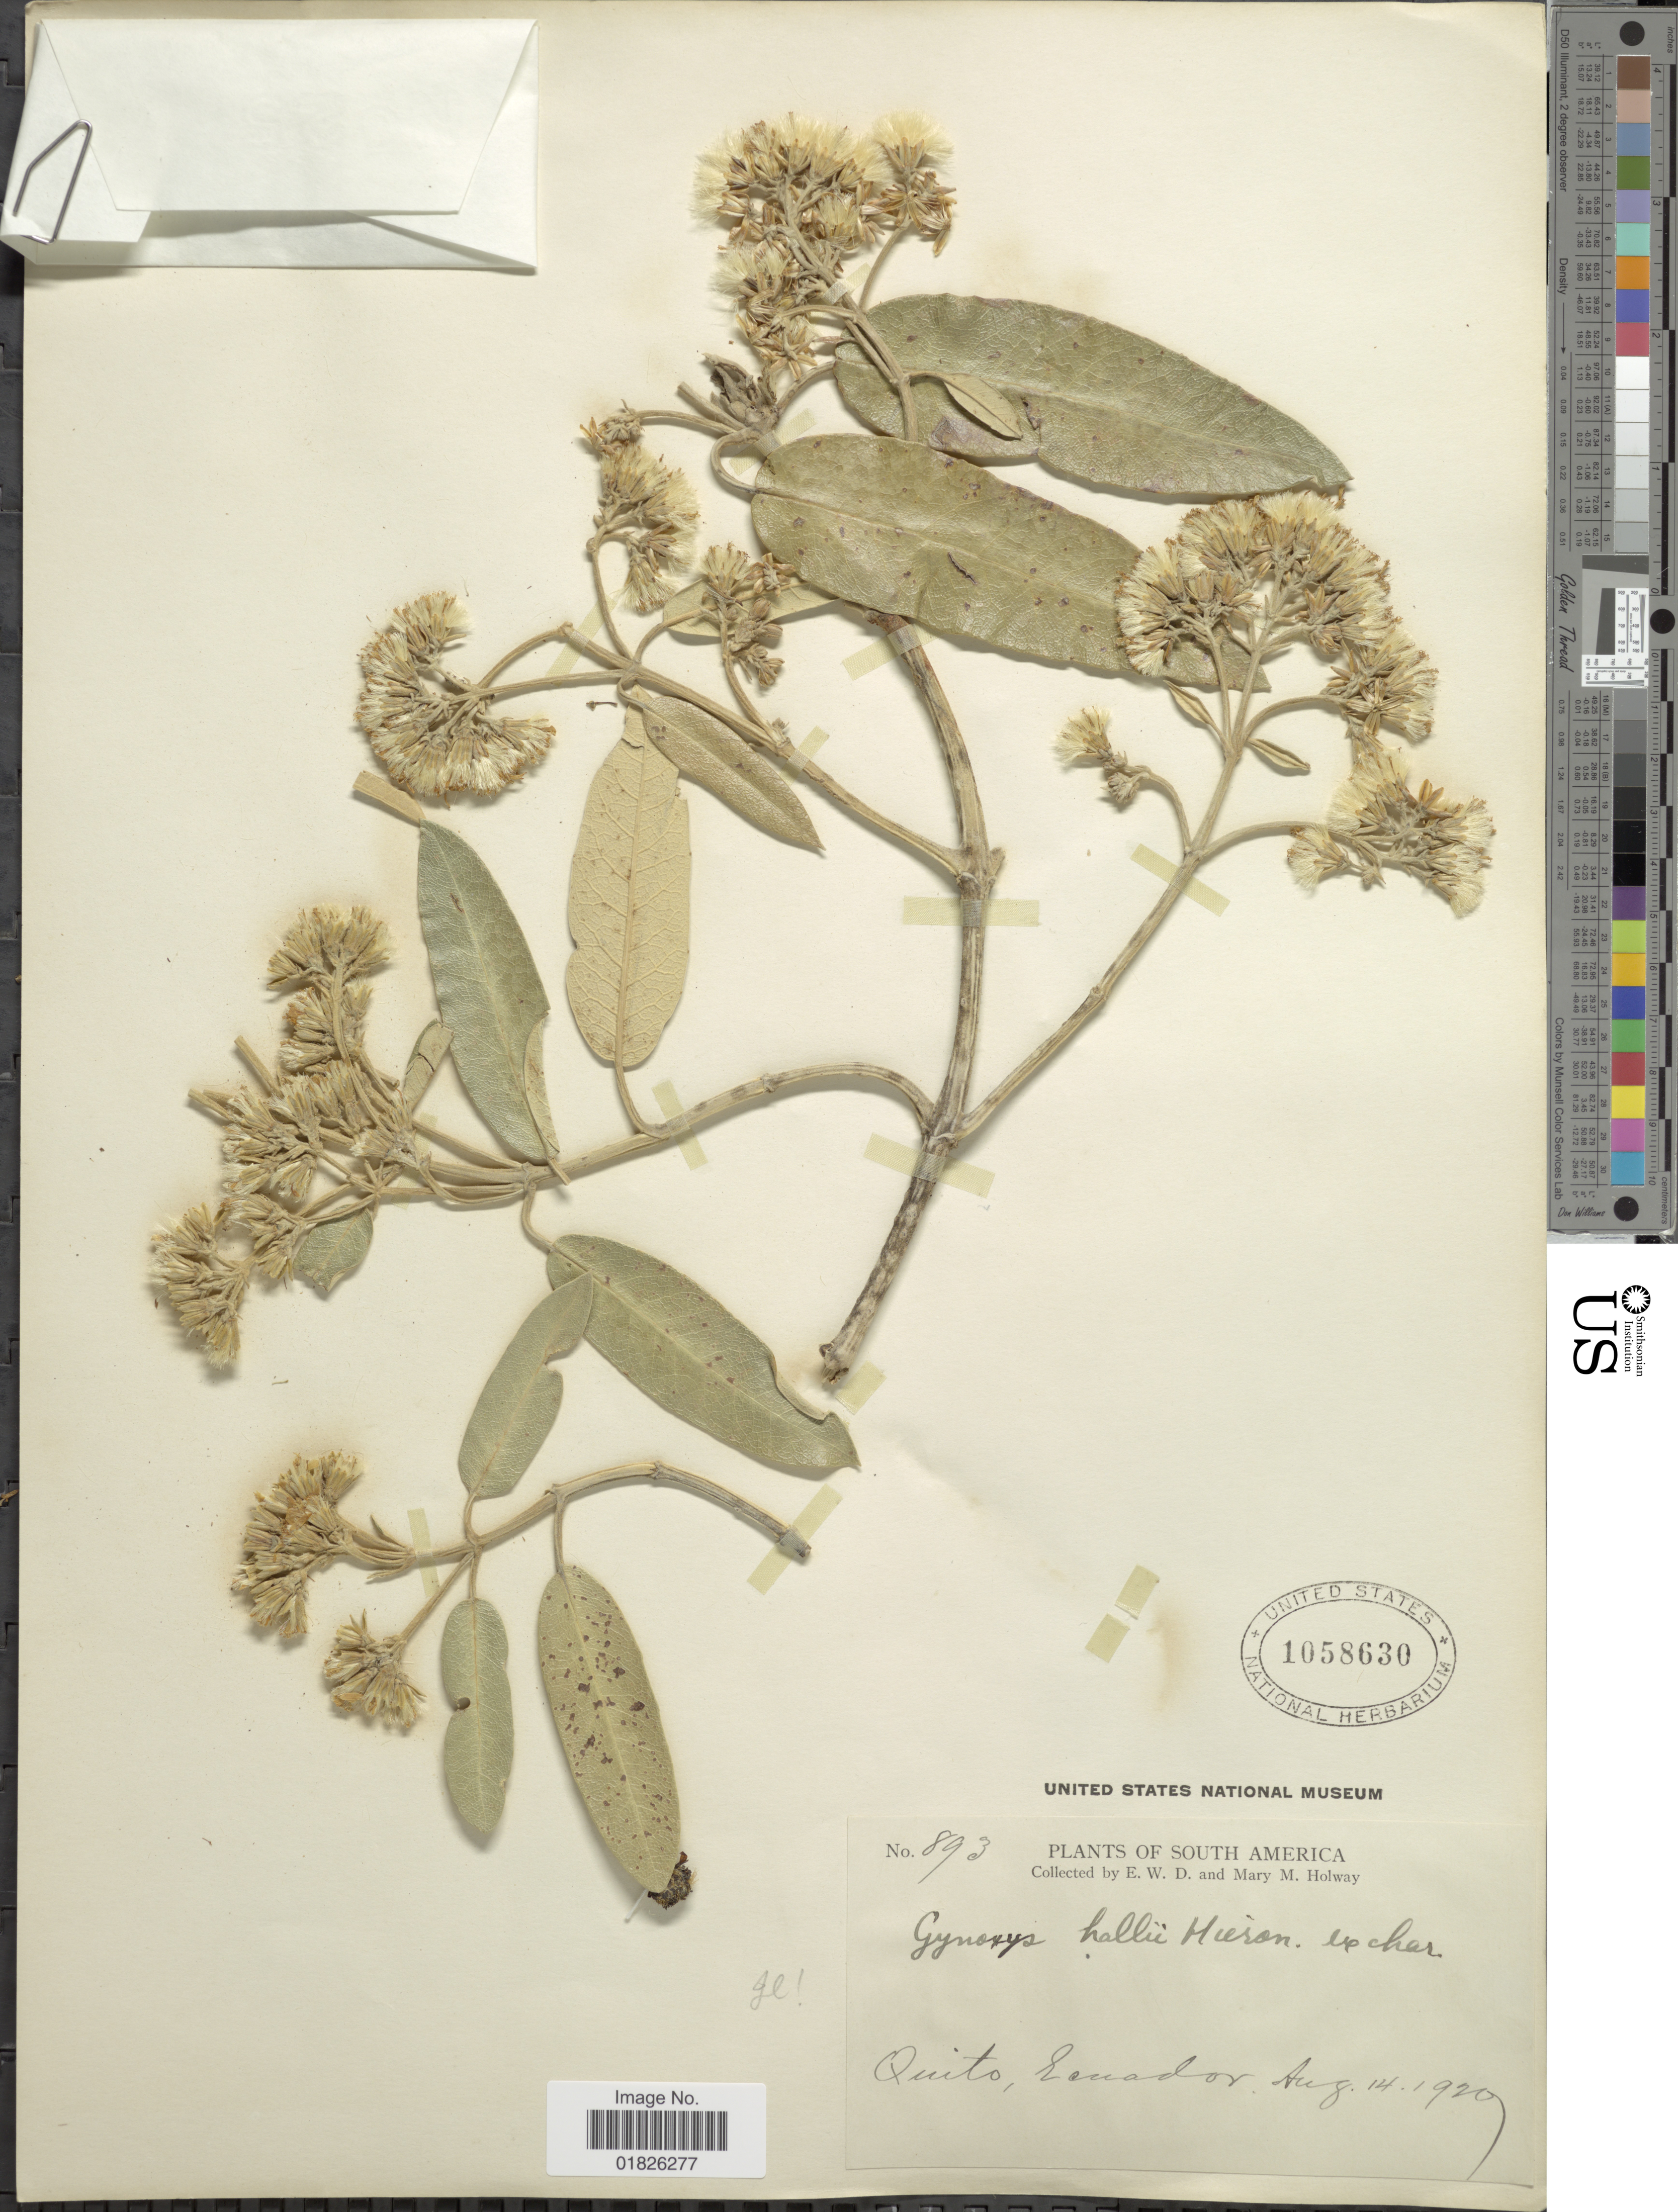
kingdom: Plantae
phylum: Tracheophyta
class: Magnoliopsida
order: Asterales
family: Asteraceae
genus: Gynoxys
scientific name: Gynoxys hallii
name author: Cass.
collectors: E. W. D. Holway & M. M. Holway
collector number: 893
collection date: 1929-08-14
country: Ecuador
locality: Quito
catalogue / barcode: US 1058630